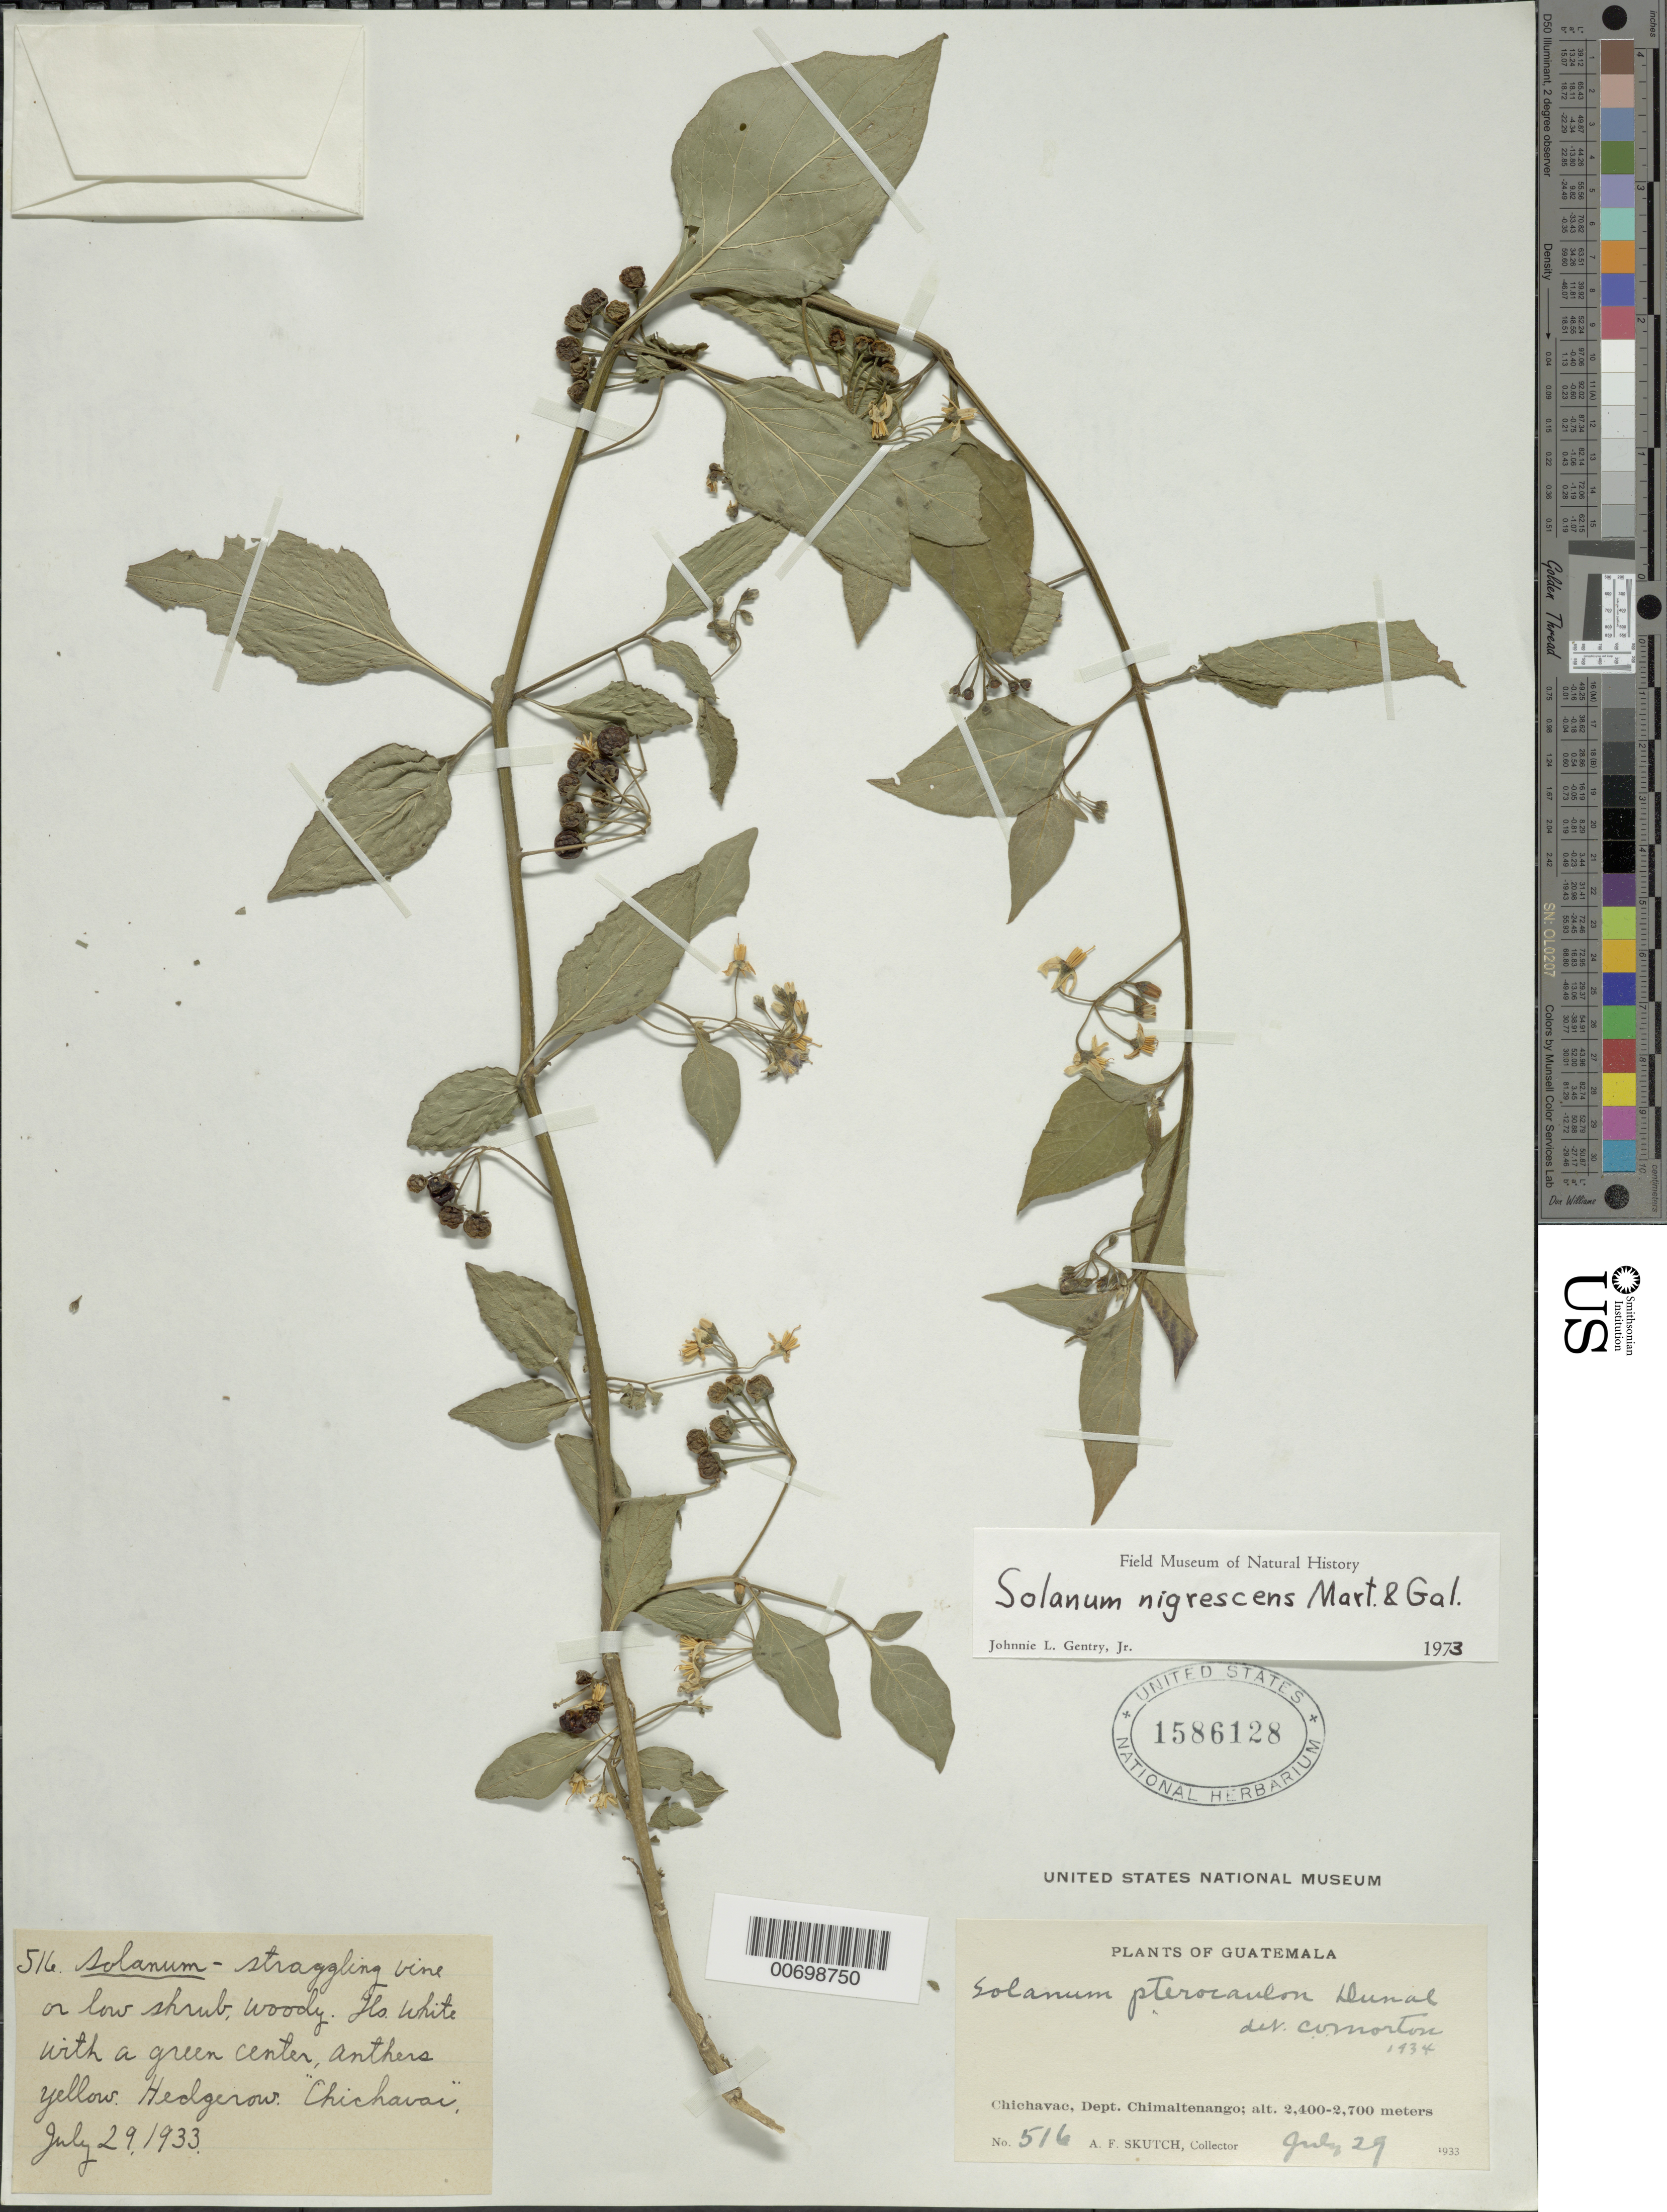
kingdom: Plantae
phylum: Tracheophyta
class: Magnoliopsida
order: Solanales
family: Solanaceae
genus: Solanum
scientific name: Solanum nigrescens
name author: M. Martens & Galeotti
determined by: Gentry, J. L.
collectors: A. F. Skutch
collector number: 516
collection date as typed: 29 Jul 1933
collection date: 1933-07-29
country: Guatemala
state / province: Chimaltenango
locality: Chichavac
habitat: On low shrub woody.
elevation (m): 2400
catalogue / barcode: US 1586128